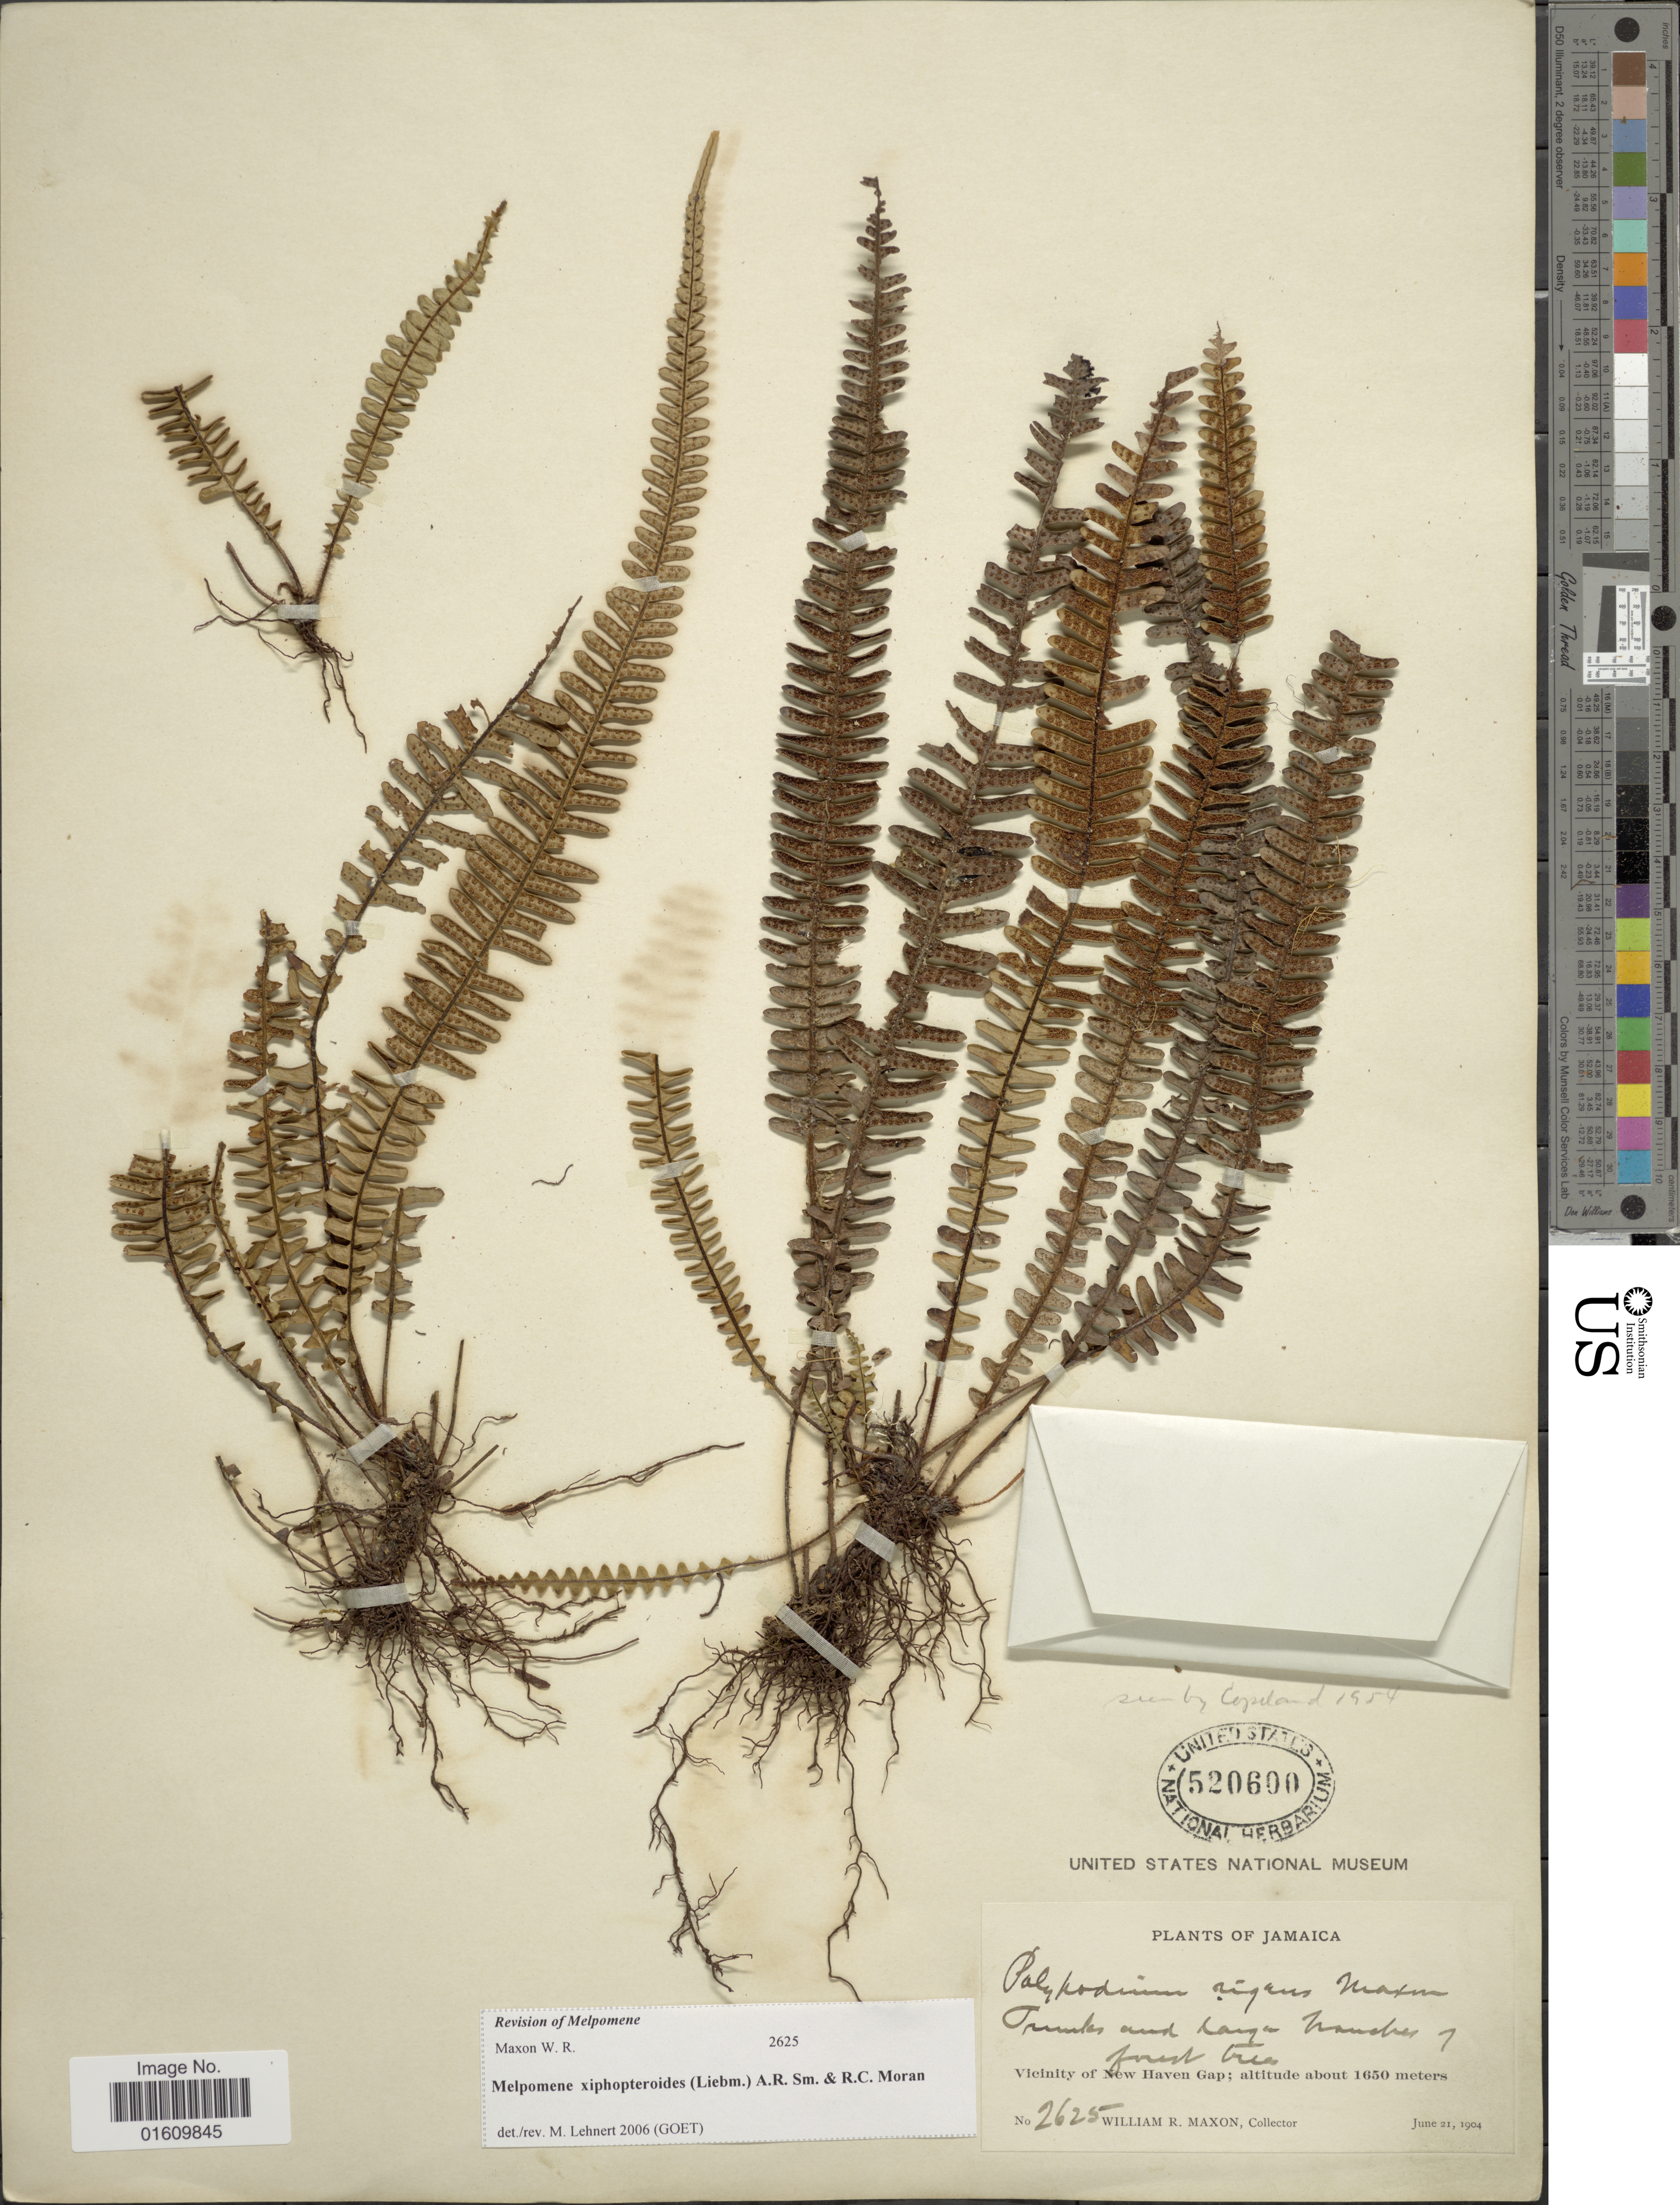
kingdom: Plantae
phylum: Tracheophyta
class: Polypodiopsida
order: Polypodiales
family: Polypodiaceae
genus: Melpomene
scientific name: Melpomene xiphopteroides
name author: (Liebm.) A.R. Sm. & R.C. Moran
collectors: W. R. Maxon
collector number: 2625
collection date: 1904-06-21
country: Jamaica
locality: Vicinity of New Haven.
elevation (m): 1650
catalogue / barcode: US 520600